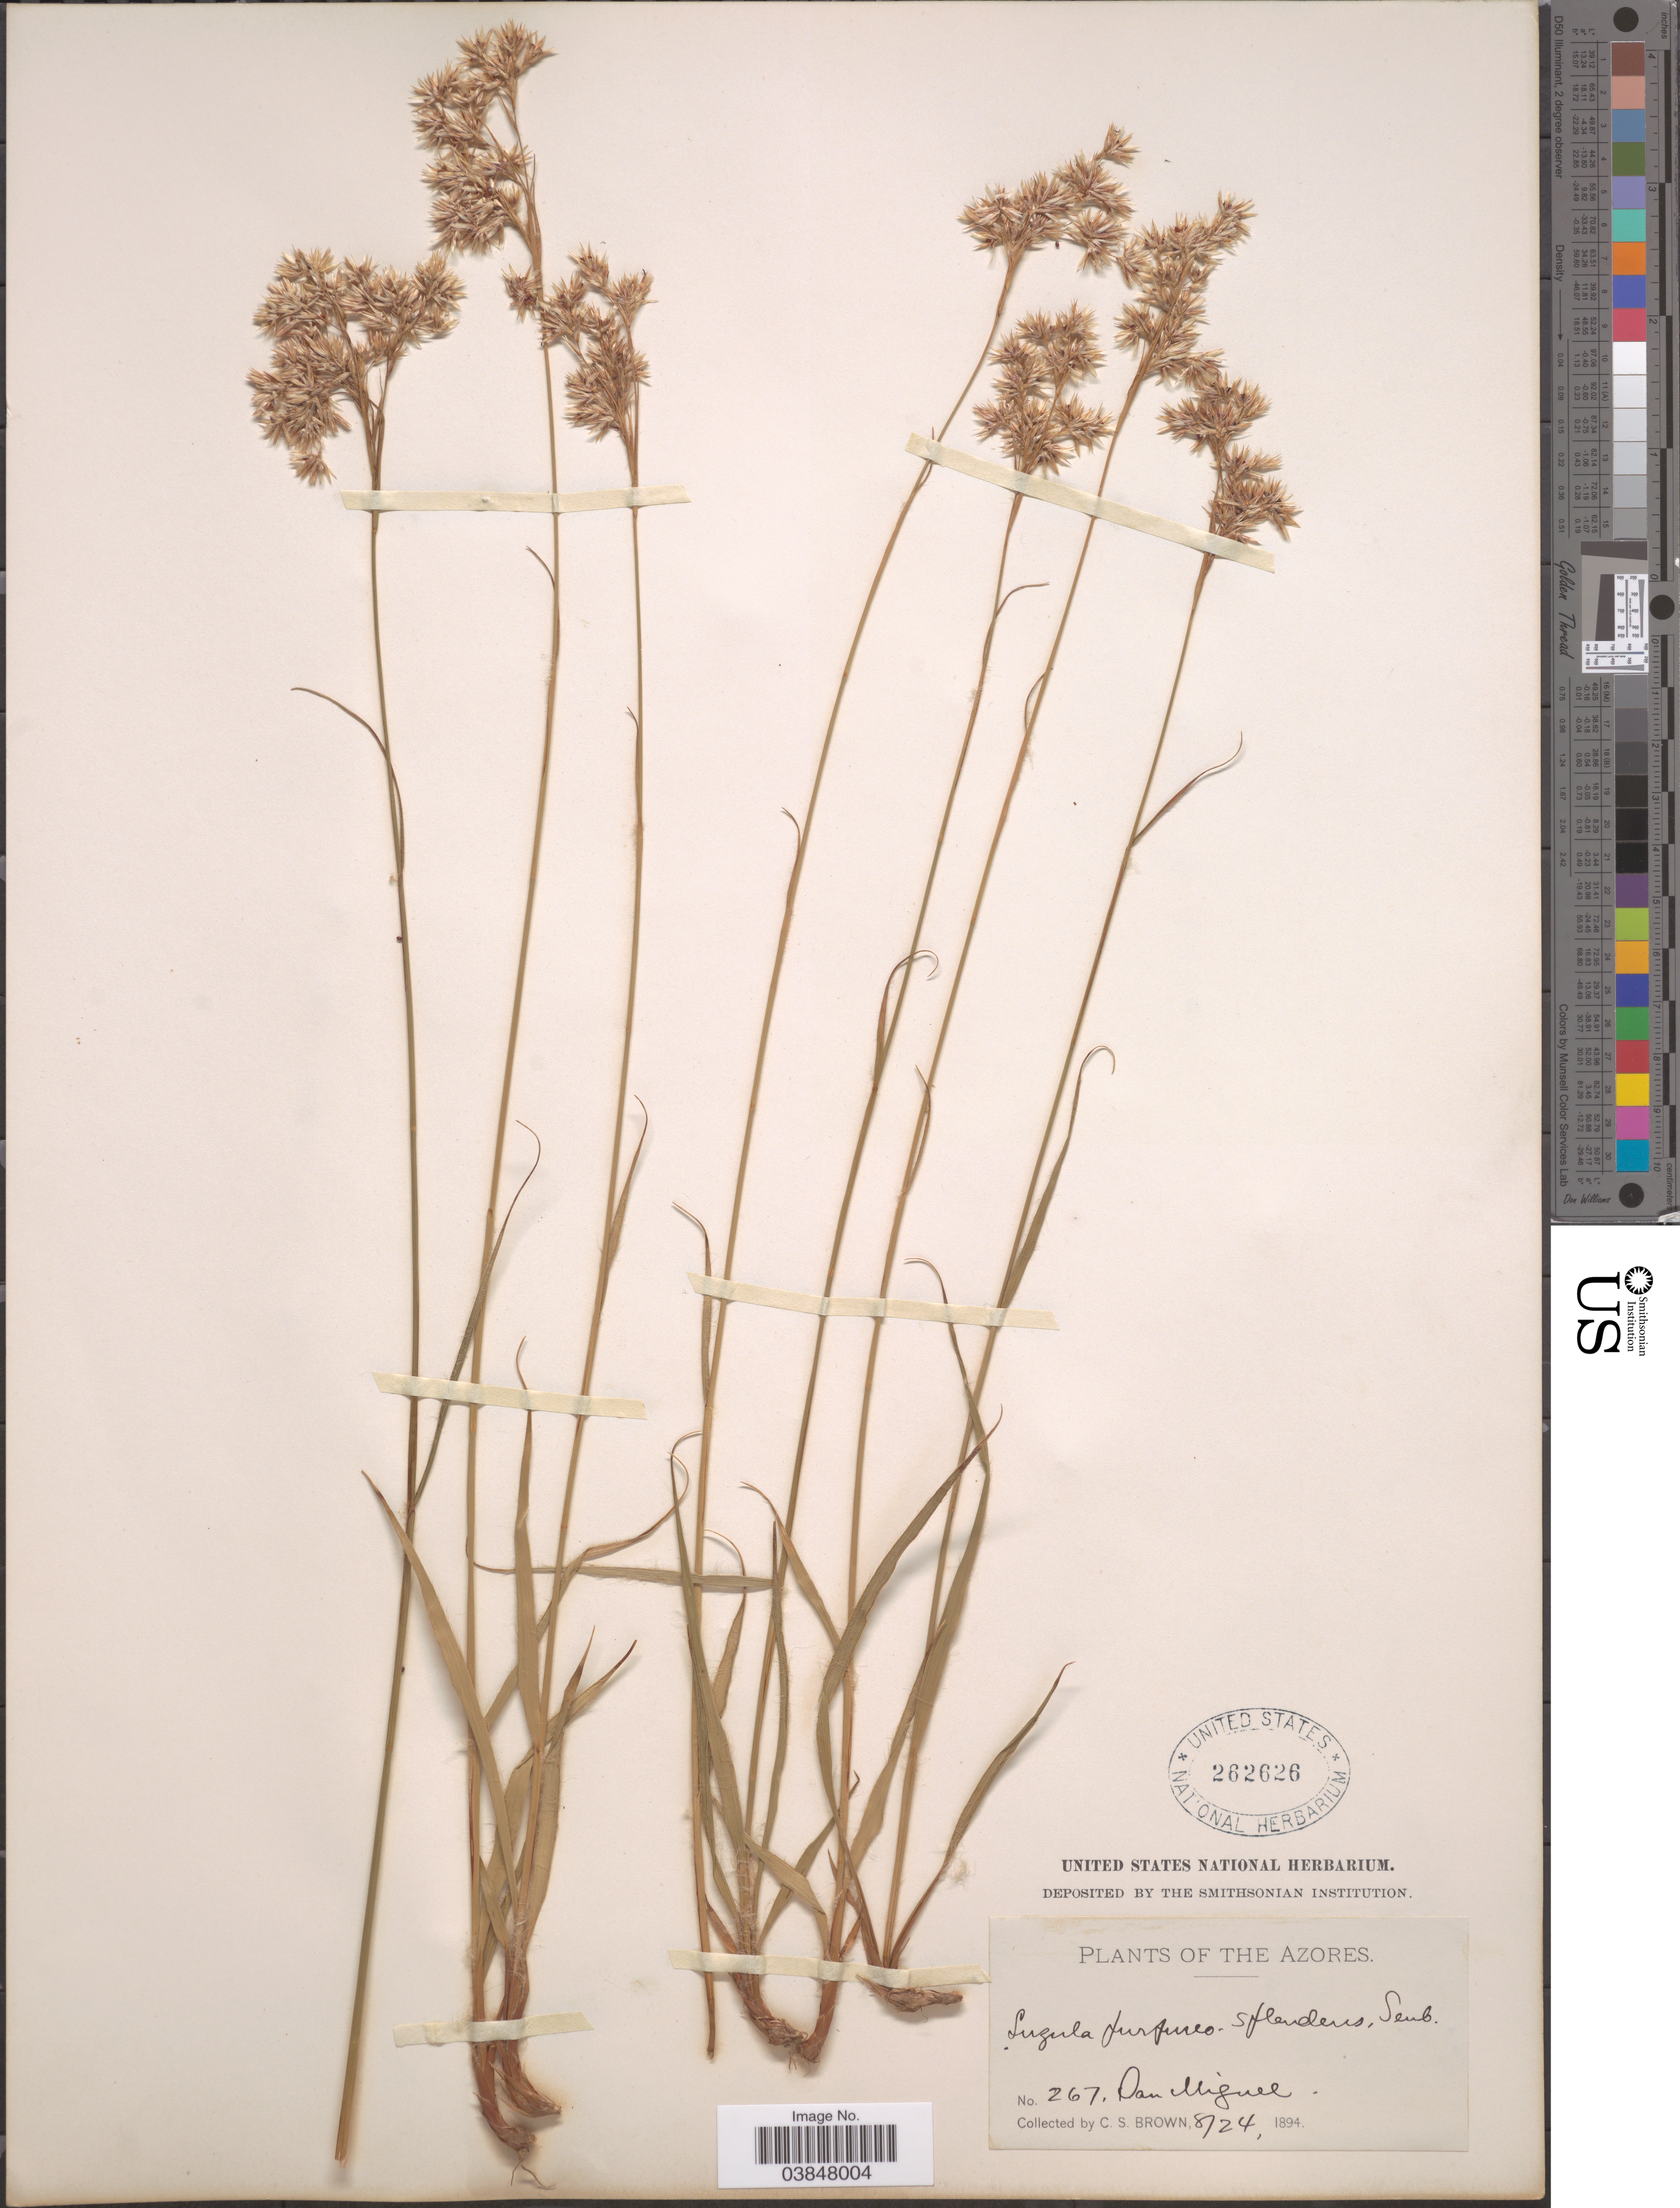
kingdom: Plantae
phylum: Tracheophyta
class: Liliopsida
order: Poales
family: Juncaceae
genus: Luzula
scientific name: Luzula purpurea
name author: Link ex E. Mey.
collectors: C. S. Brown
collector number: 267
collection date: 1894-08-24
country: Portugal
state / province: Azores (Aut. Reg.)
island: São Miguel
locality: San Miguel.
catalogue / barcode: US 262626